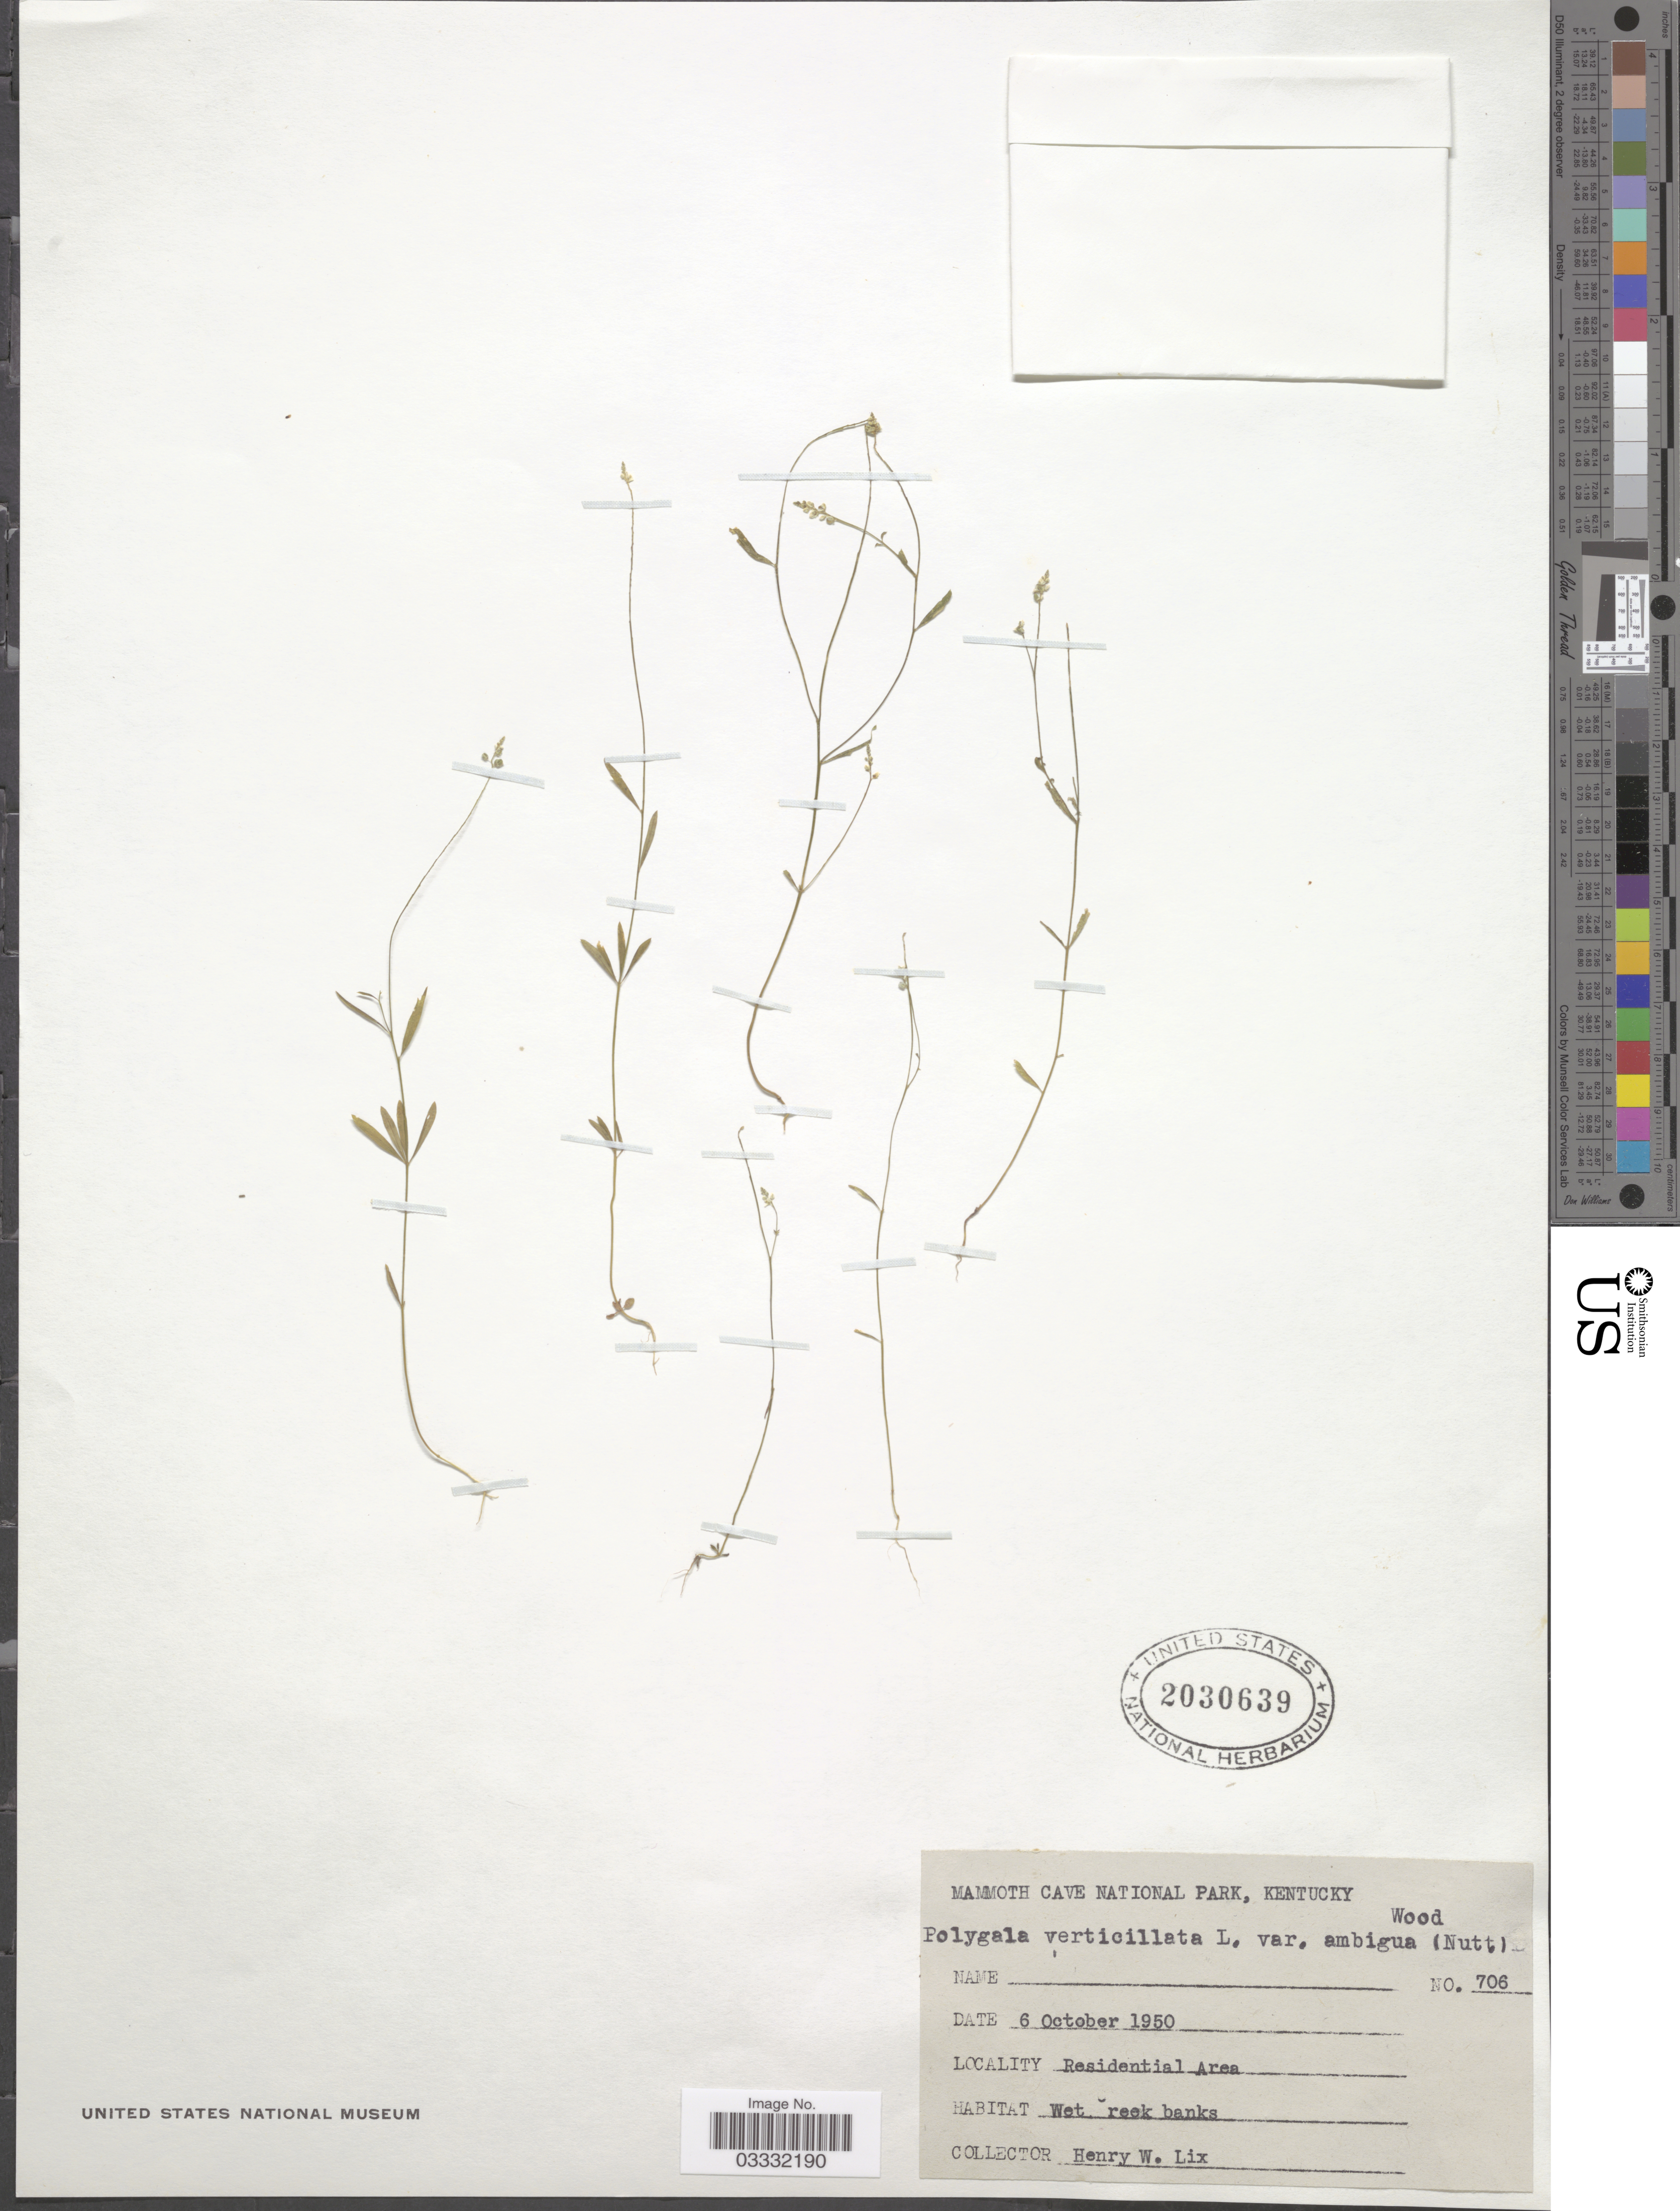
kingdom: Plantae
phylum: Tracheophyta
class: Magnoliopsida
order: Fabales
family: Polygalaceae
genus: Polygala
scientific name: Polygala verticillata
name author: L.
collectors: H. W. Lix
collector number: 706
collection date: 1950-10-06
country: United States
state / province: Kentucky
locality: Mammoth Cave National Park. Residential Area.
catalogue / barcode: US 2030639